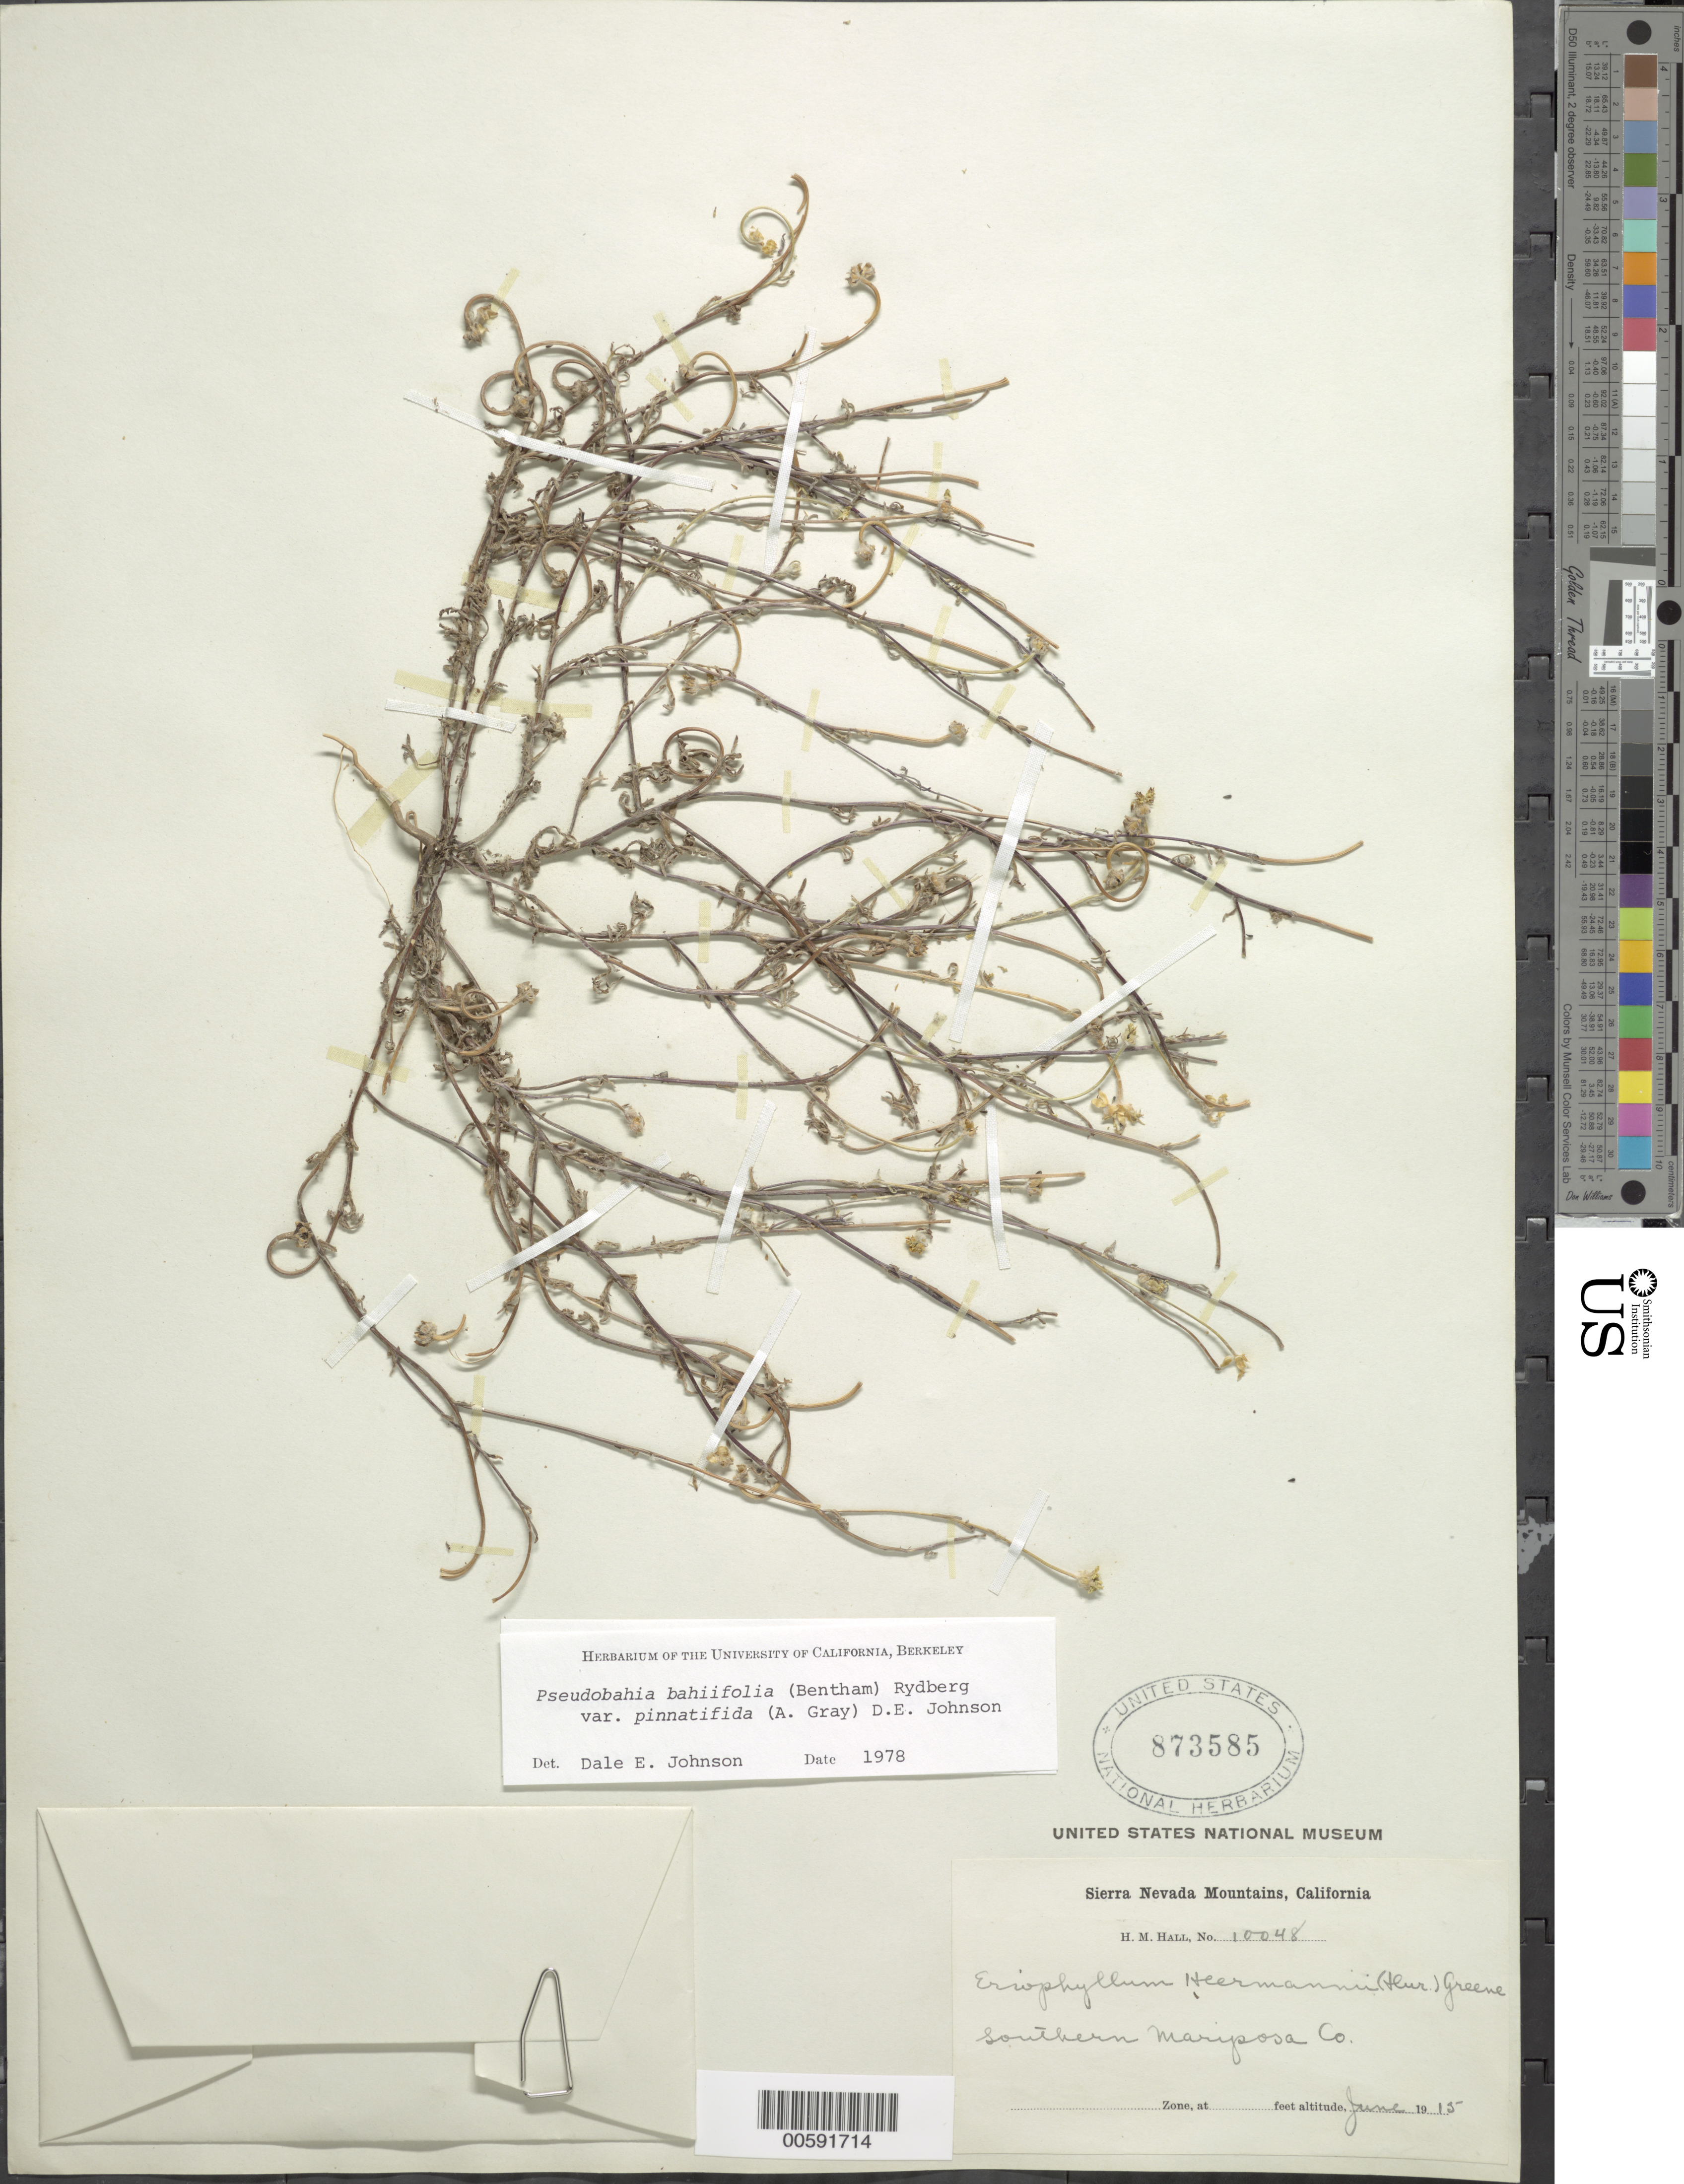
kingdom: Plantae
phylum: Tracheophyta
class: Magnoliopsida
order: Asterales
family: Asteraceae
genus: Pseudobahia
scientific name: Pseudobahia bahiifolia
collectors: H. M. Hall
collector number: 10048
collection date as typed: Jun 1915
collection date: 1915-06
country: United States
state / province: California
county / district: Mariposa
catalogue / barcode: US 873585